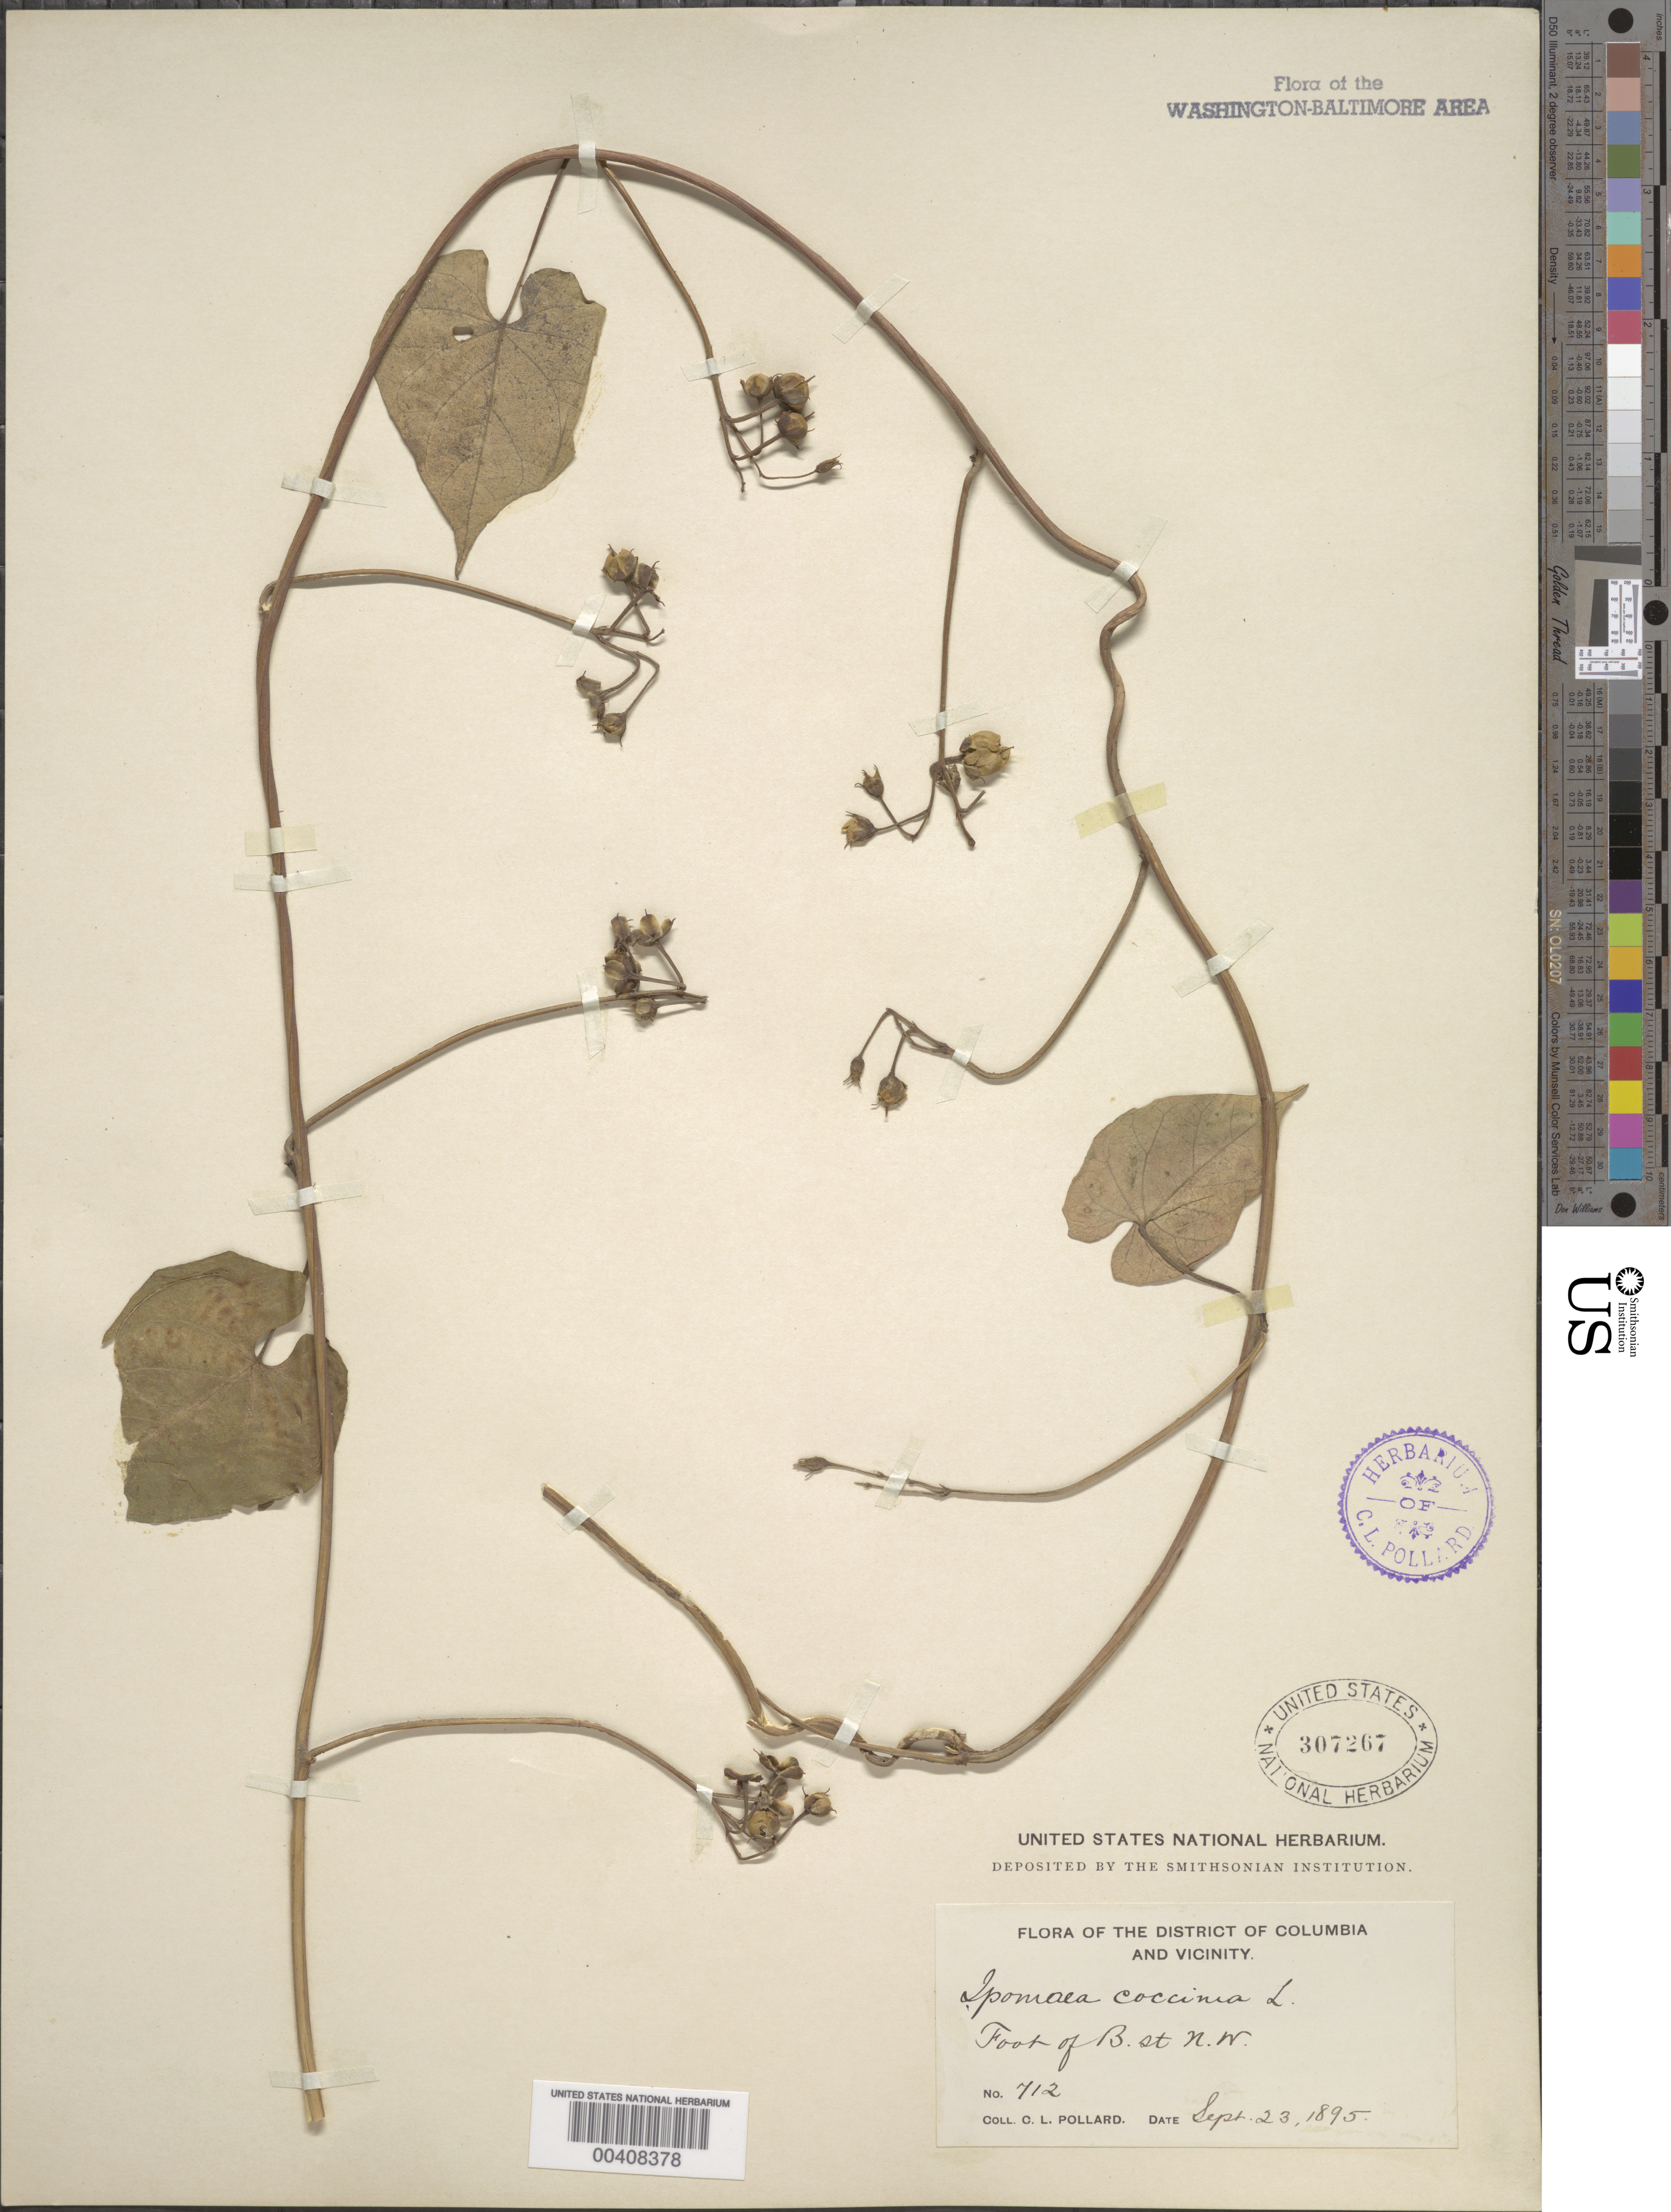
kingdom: Plantae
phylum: Tracheophyta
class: Magnoliopsida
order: Solanales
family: Convolvulaceae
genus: Ipomoea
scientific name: Ipomoea coccinea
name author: L.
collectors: C. L. Pollard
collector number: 712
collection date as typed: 23 Sep 1895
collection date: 1895-09-23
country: United States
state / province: District of Columbia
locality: Foot of B St., NW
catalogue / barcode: US 307267